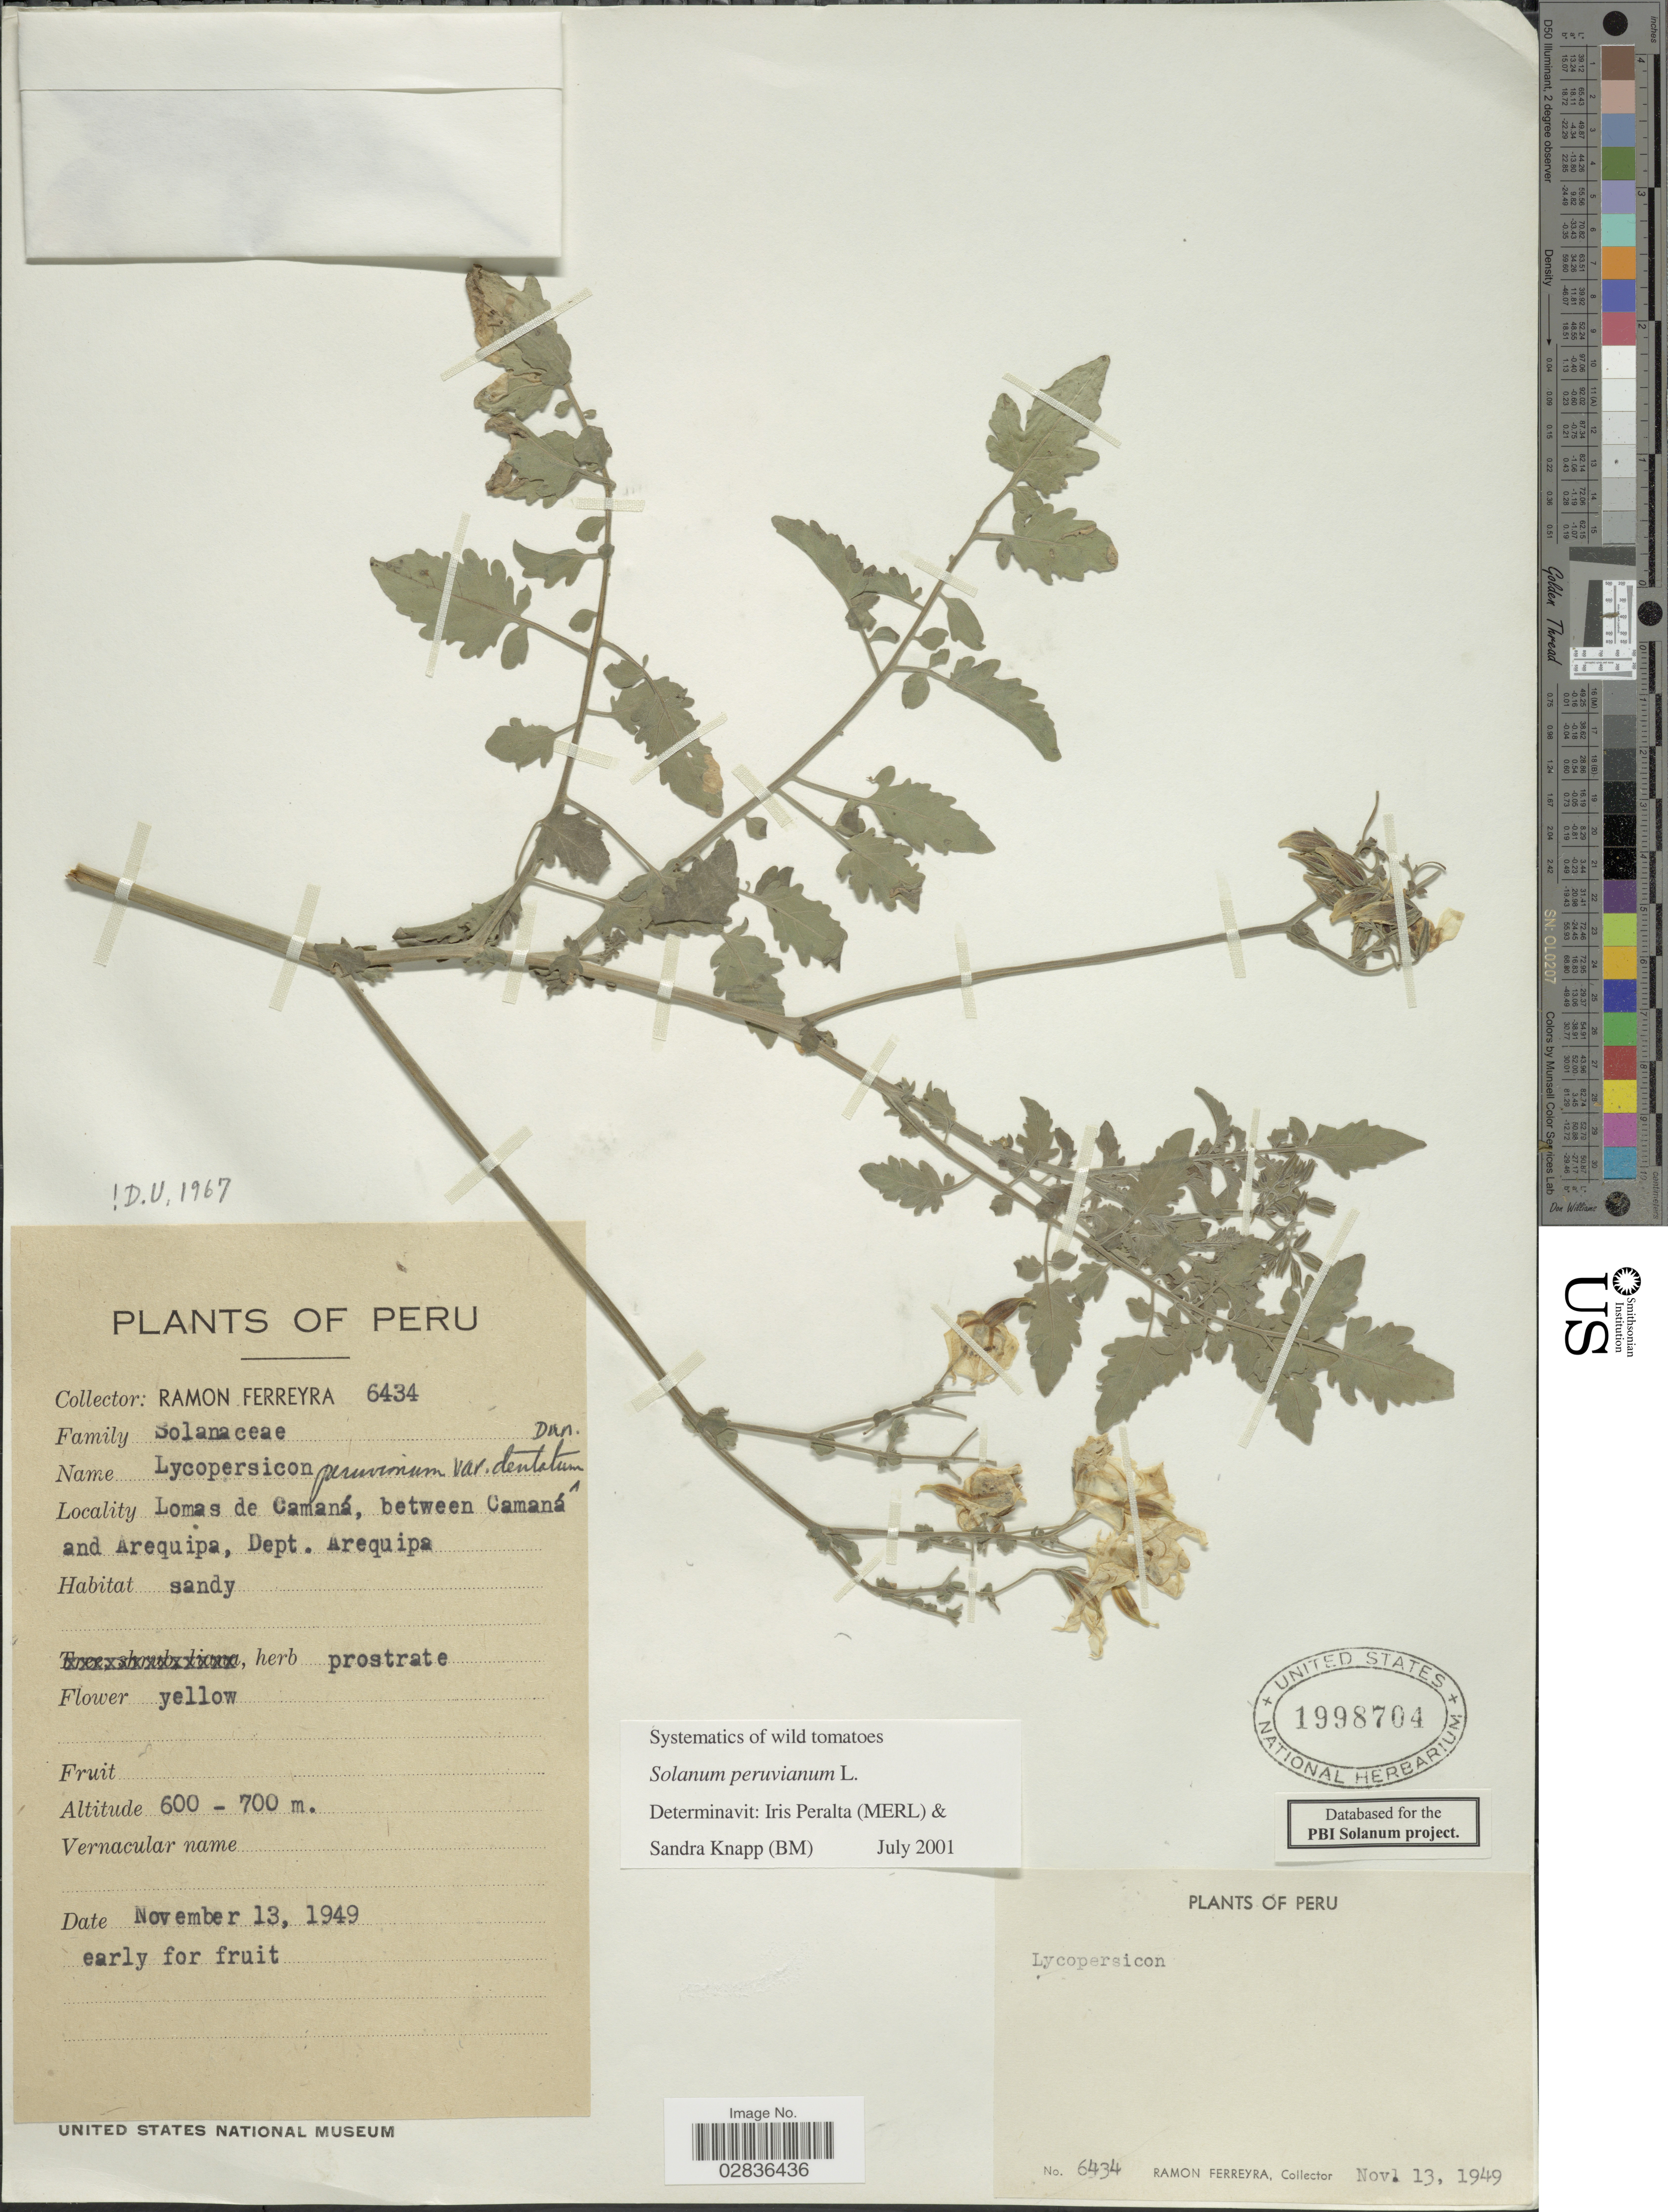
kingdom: Plantae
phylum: Tracheophyta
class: Magnoliopsida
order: Solanales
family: Solanaceae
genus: Solanum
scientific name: Solanum peruvianum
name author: L.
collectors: R. A. Ferreyra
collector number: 6434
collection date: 1949-11-13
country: Peru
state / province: Arequipa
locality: Lomas de Camaná, between Camaná and Arequipa, Dept. Arequipa.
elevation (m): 600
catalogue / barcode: US 1998704